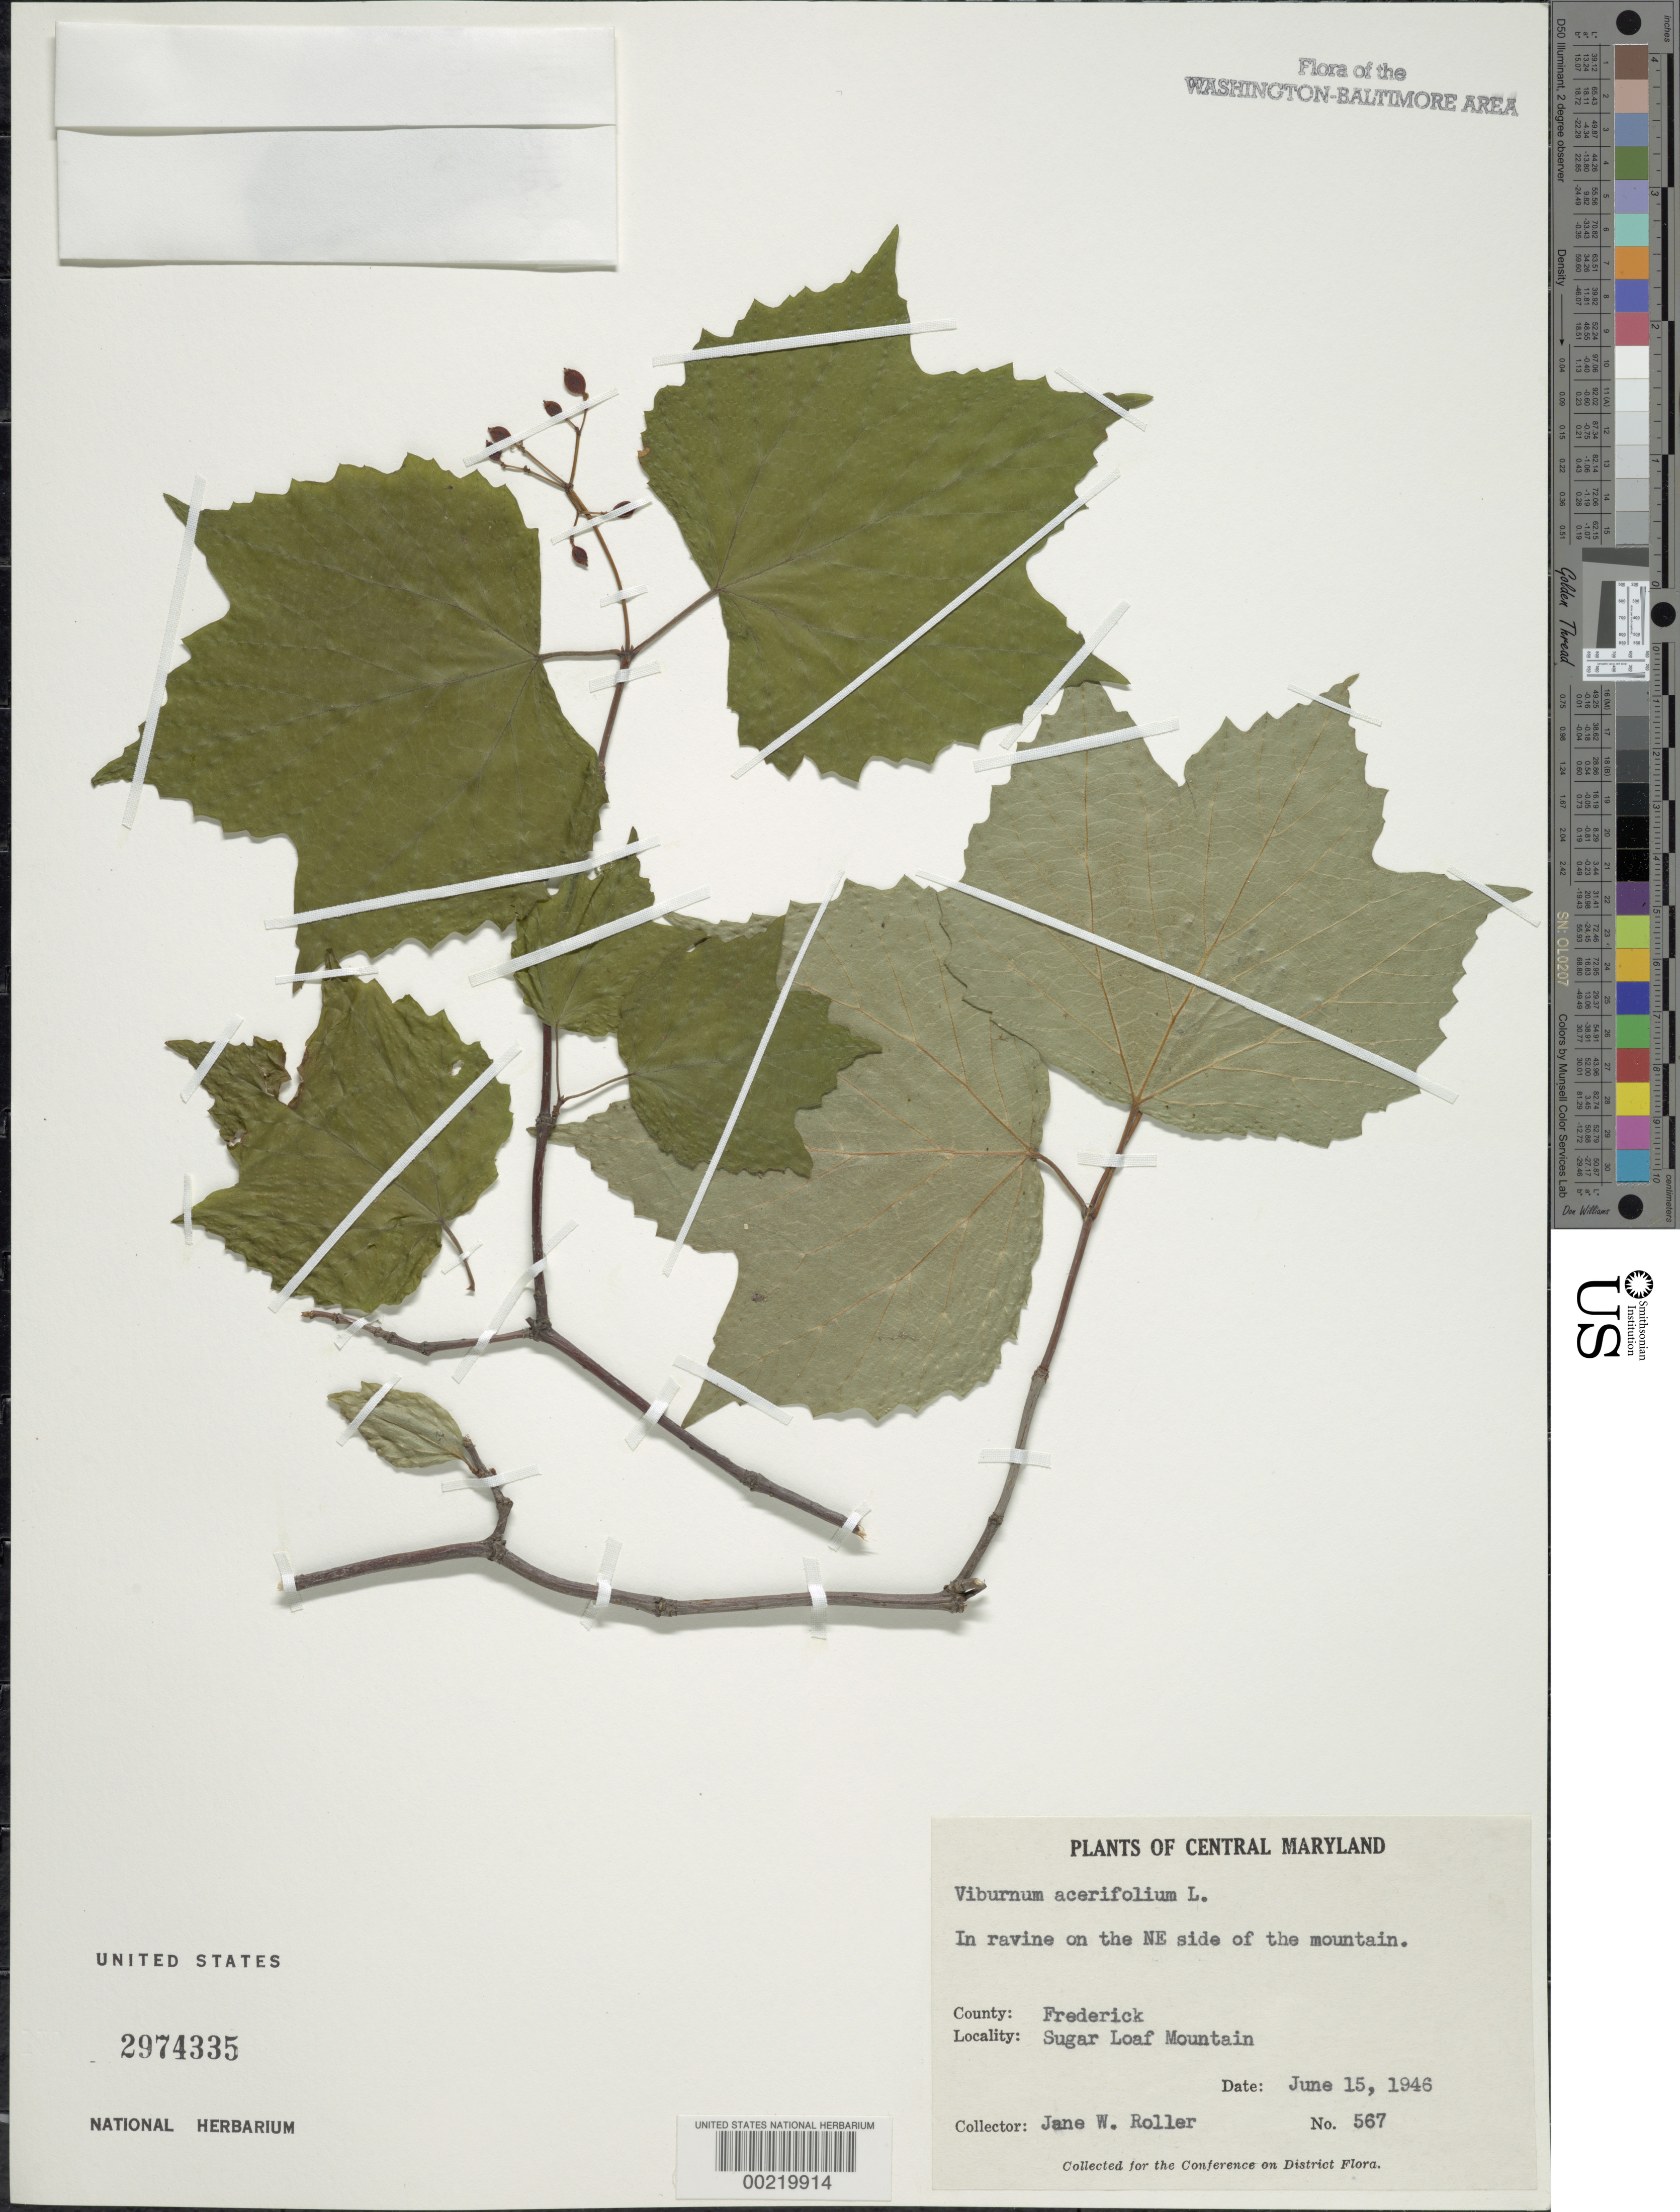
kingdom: Plantae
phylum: Tracheophyta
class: Magnoliopsida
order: Dipsacales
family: Viburnaceae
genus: Viburnum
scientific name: Viburnum acerifolium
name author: L.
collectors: J. W. Roller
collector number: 567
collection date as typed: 15 Jun 1946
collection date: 1946-06-15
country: United States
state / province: Maryland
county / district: Frederick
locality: Sugar Loaf Mt.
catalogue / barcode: US 2974335